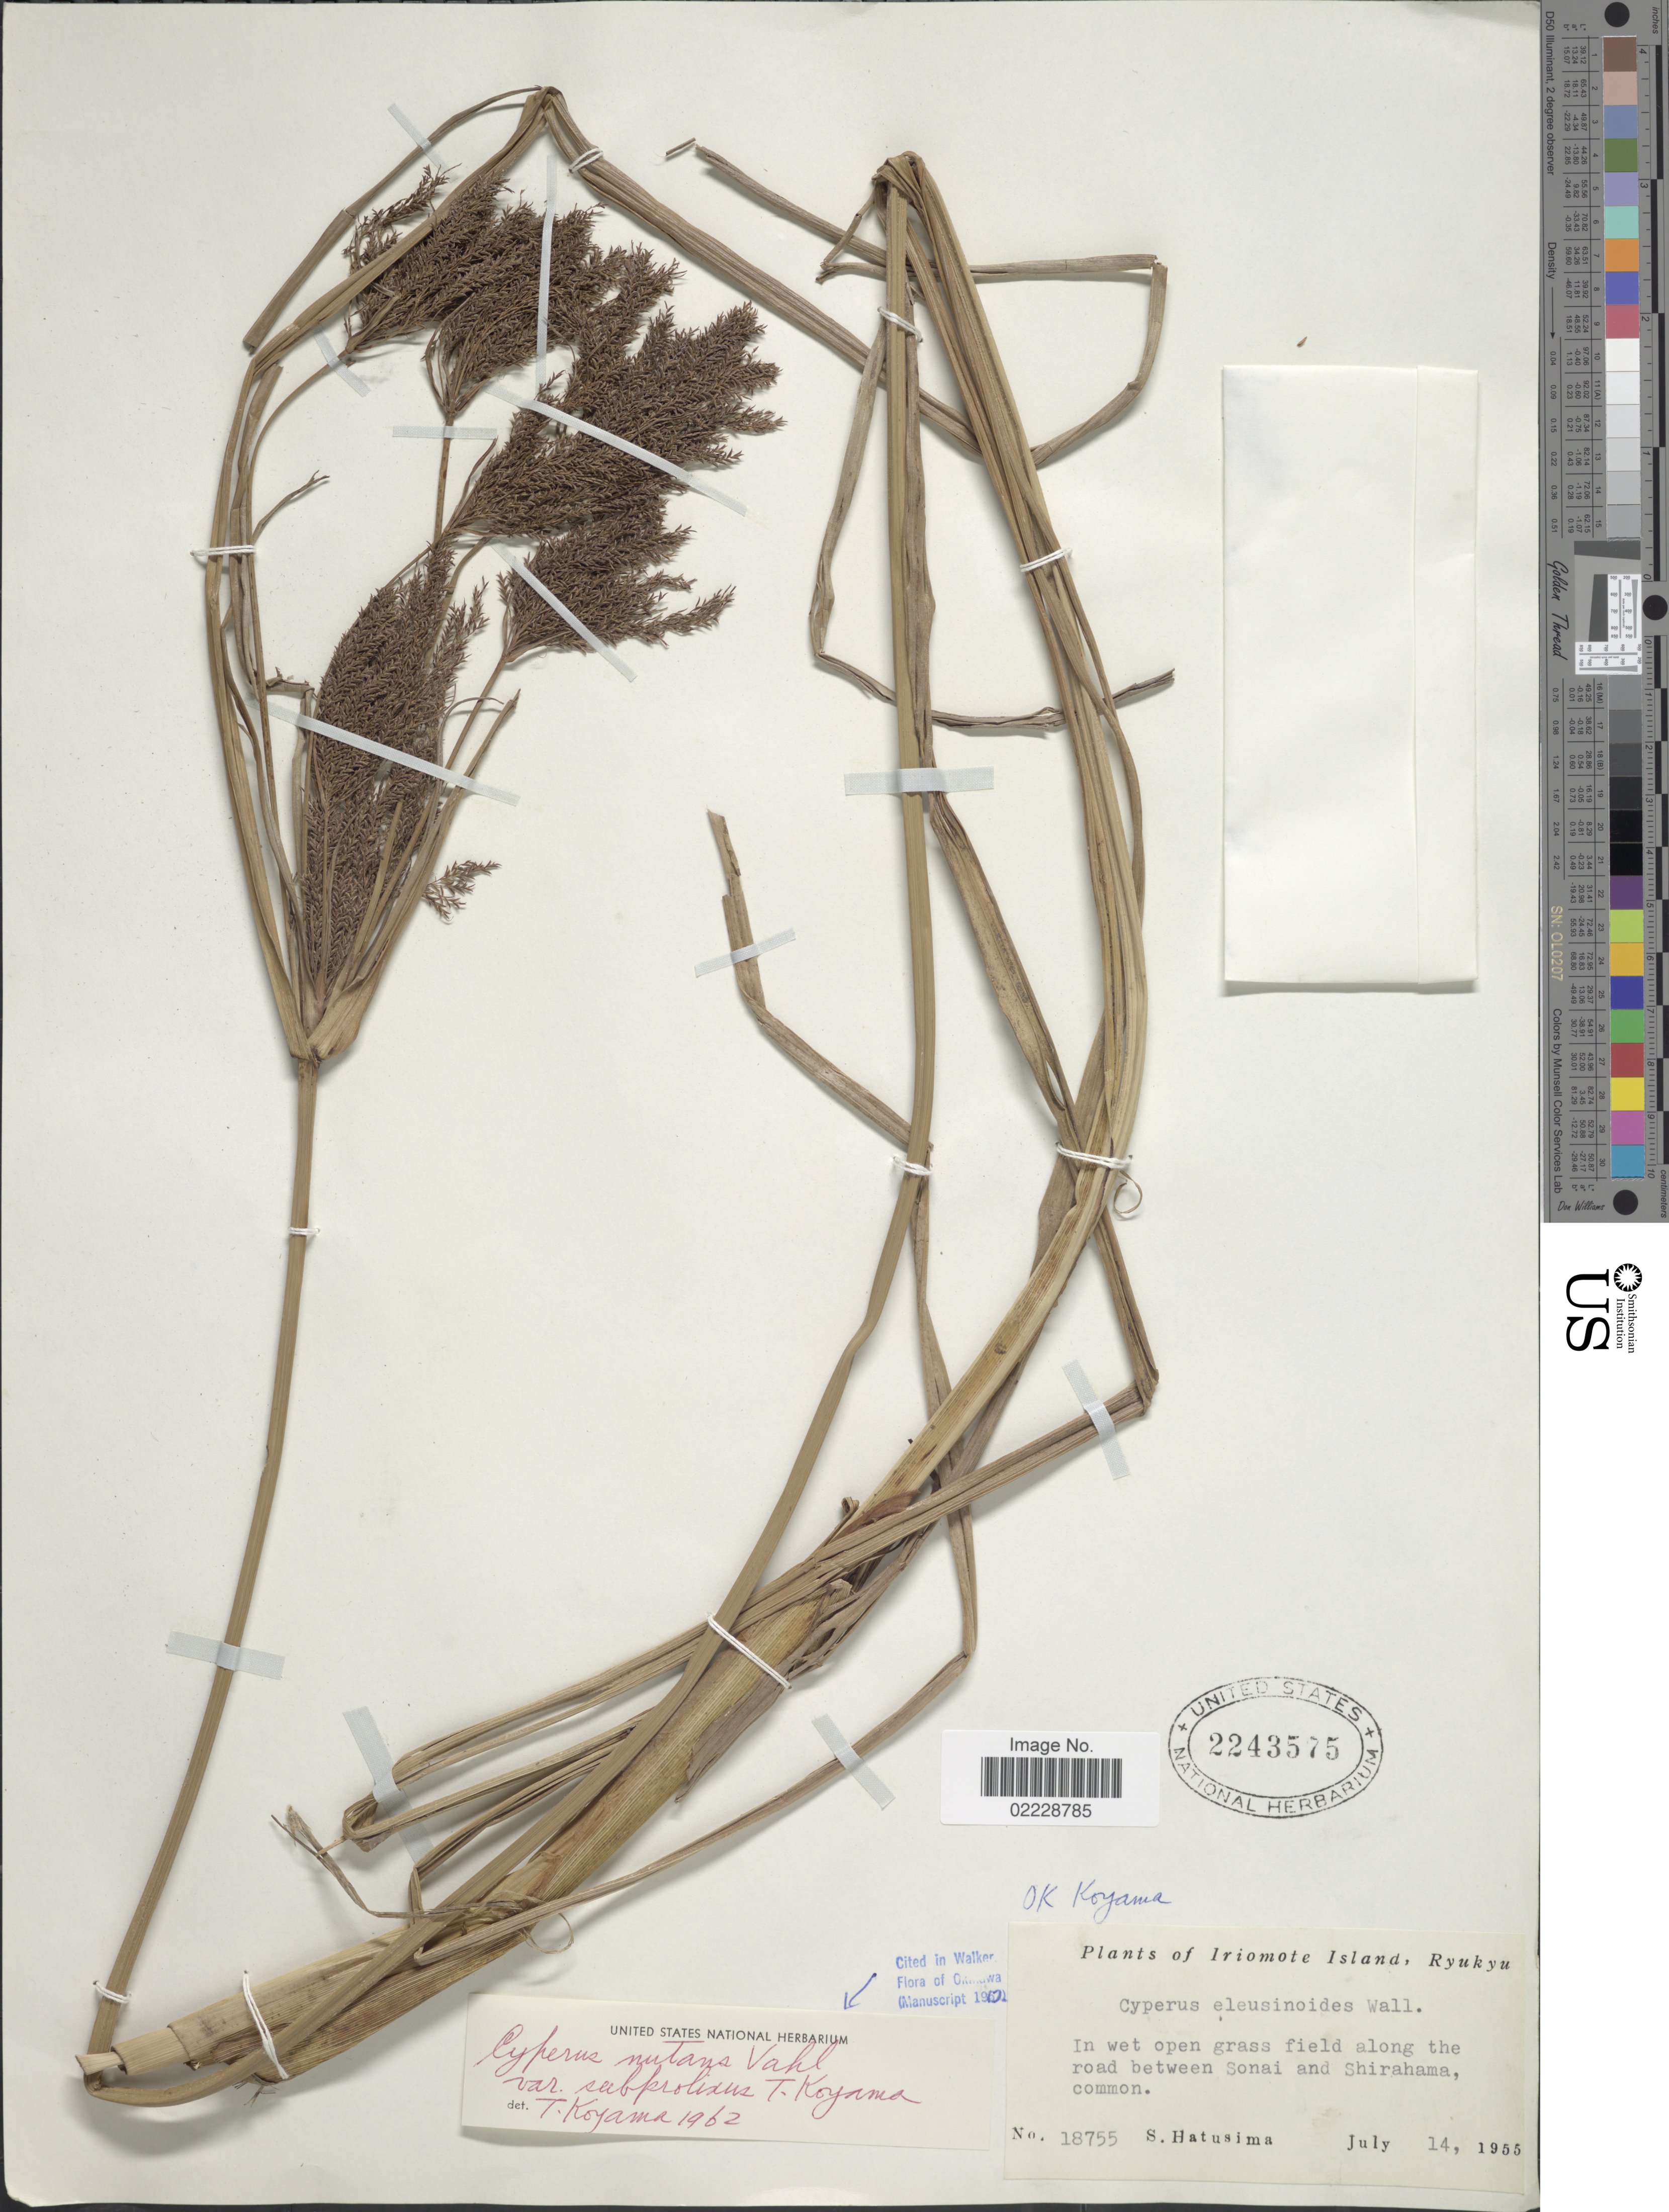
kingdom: Plantae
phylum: Tracheophyta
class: Liliopsida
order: Poales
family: Cyperaceae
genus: Cyperus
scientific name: Cyperus nutans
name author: Vahl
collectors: S. Hatusima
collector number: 18755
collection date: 1955-07-14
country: Japan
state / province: Okinawa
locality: Iriomote Island, Ryukyu, along the road between Sonai and Shirahama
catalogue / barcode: US 2243575